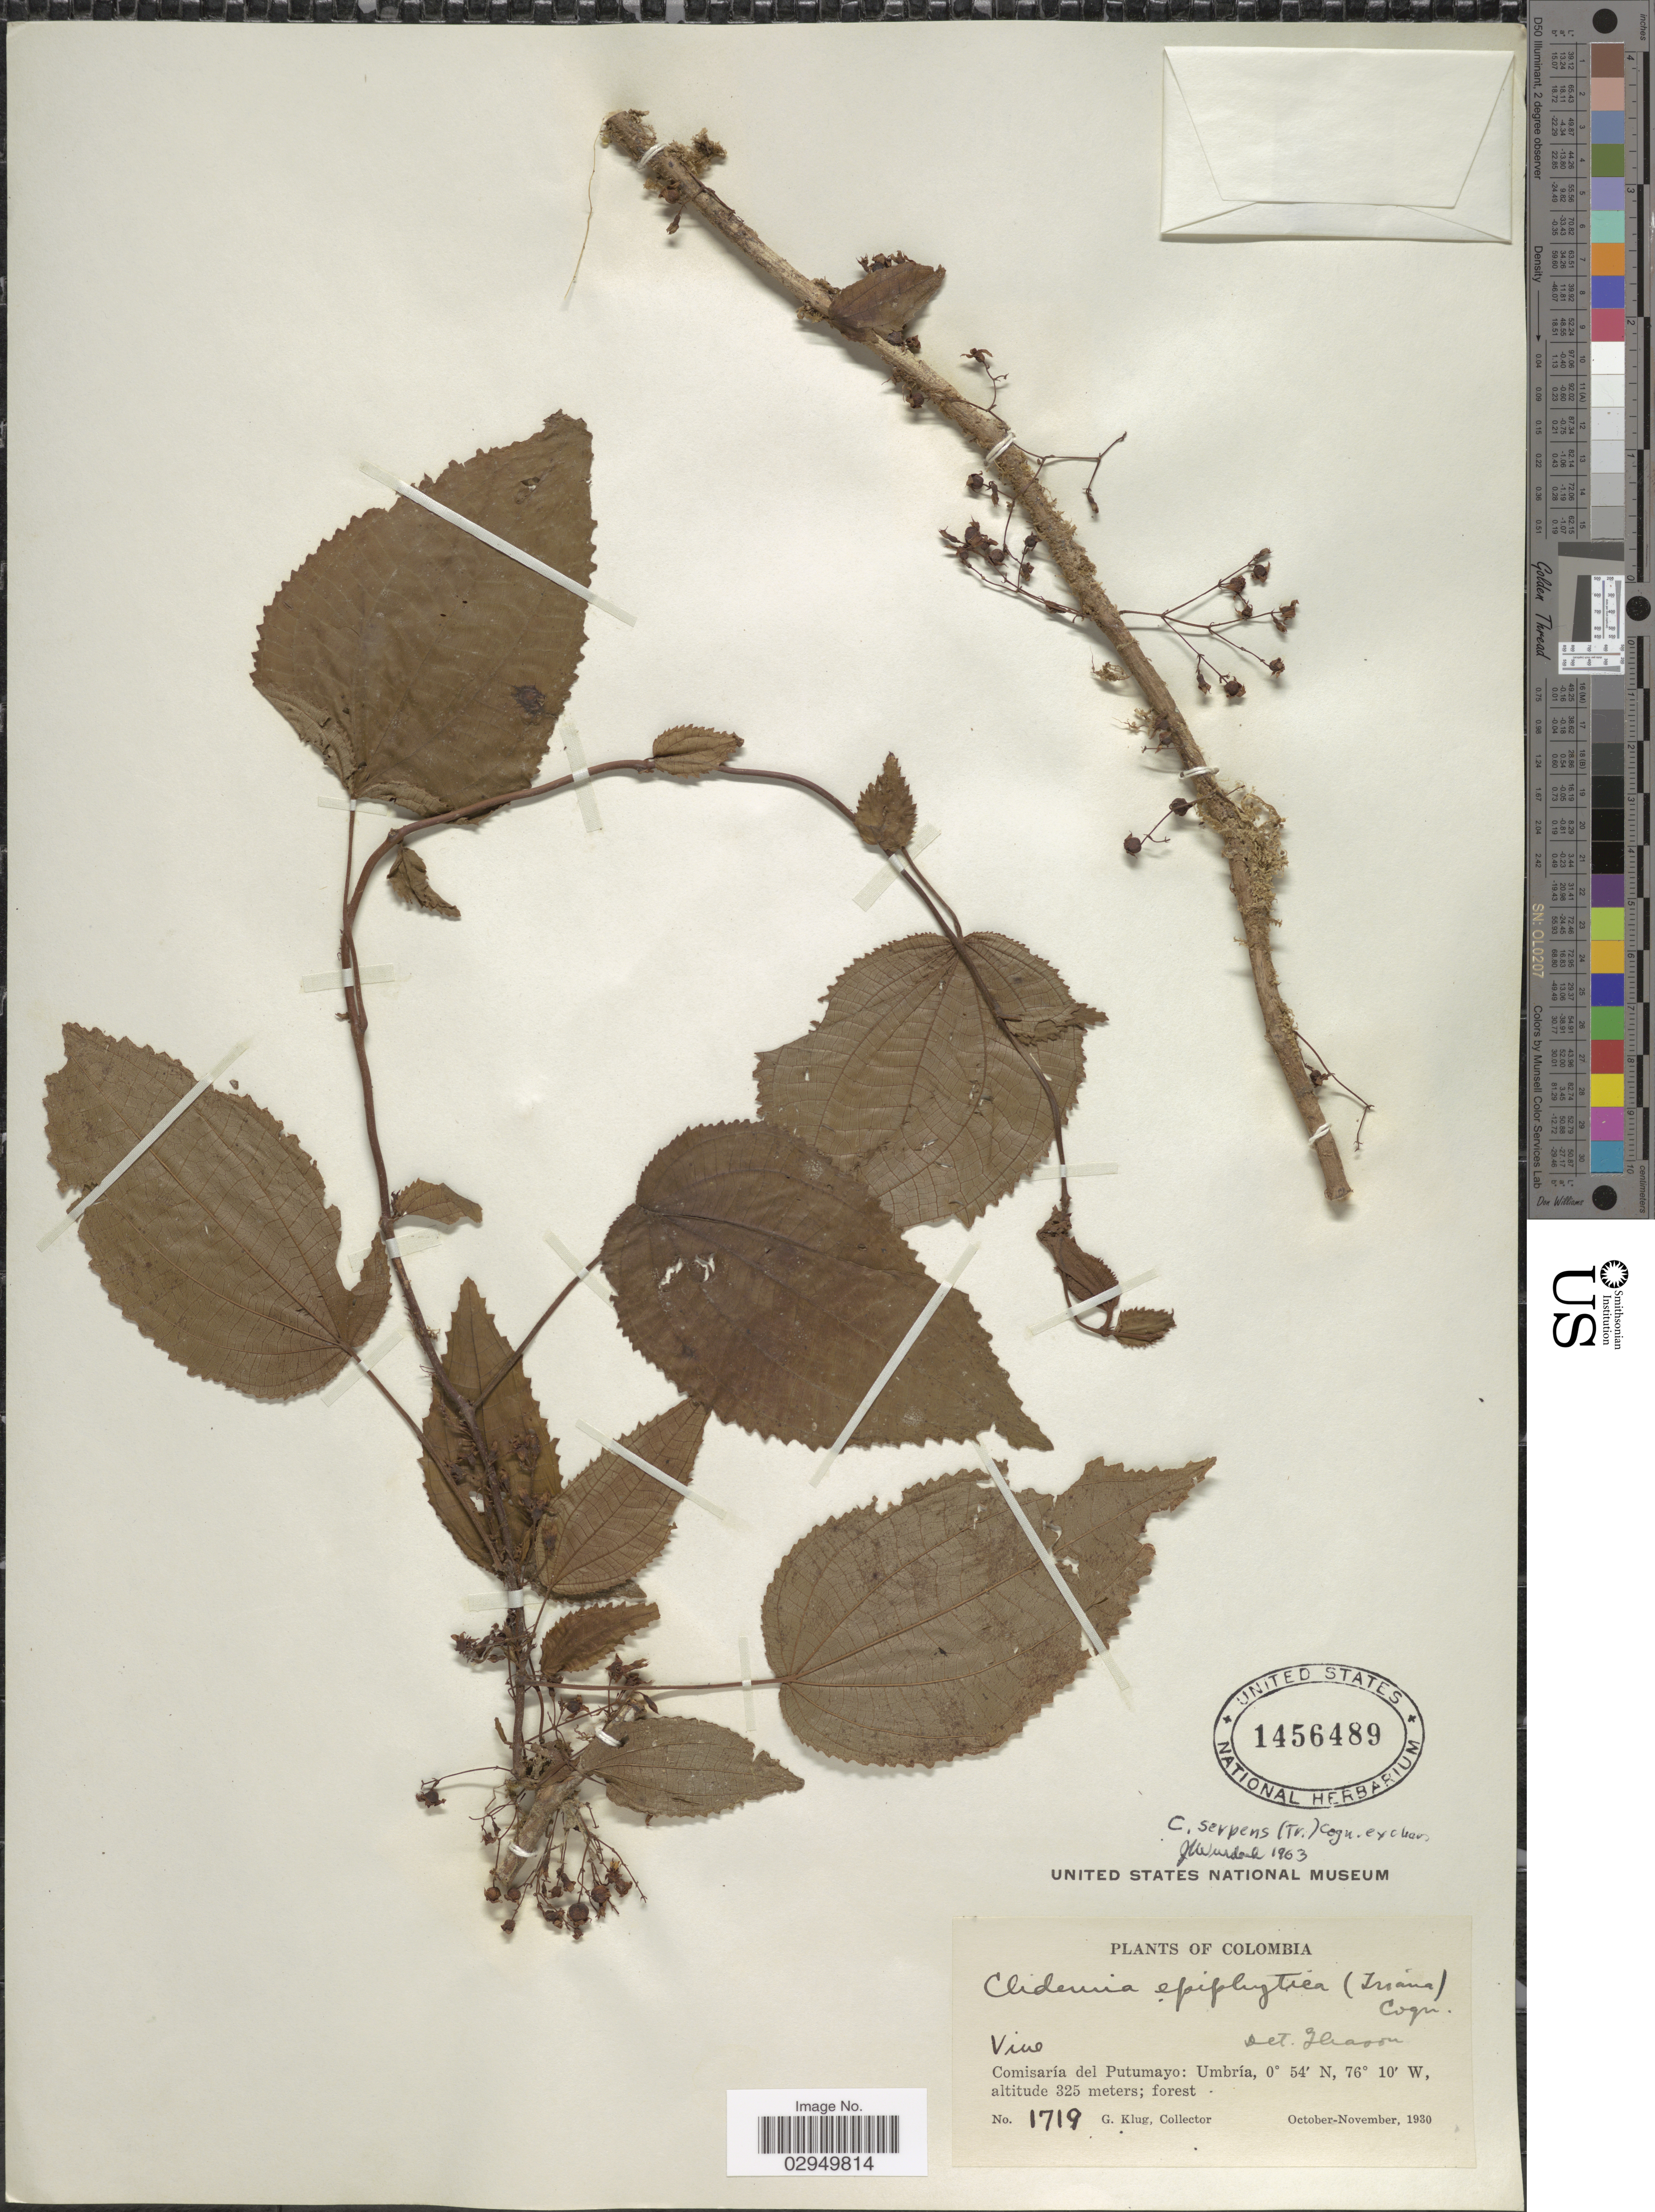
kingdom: Plantae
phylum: Tracheophyta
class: Magnoliopsida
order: Myrtales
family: Melastomataceae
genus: Clidemia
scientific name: Clidemia serpens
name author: (Triana) Cogn.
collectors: G. Klug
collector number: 1719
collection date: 1930-10/1930-11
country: Colombia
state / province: Putumayo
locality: Comisaría del Putumayo: Umbría.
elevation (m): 325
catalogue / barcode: US 1456489